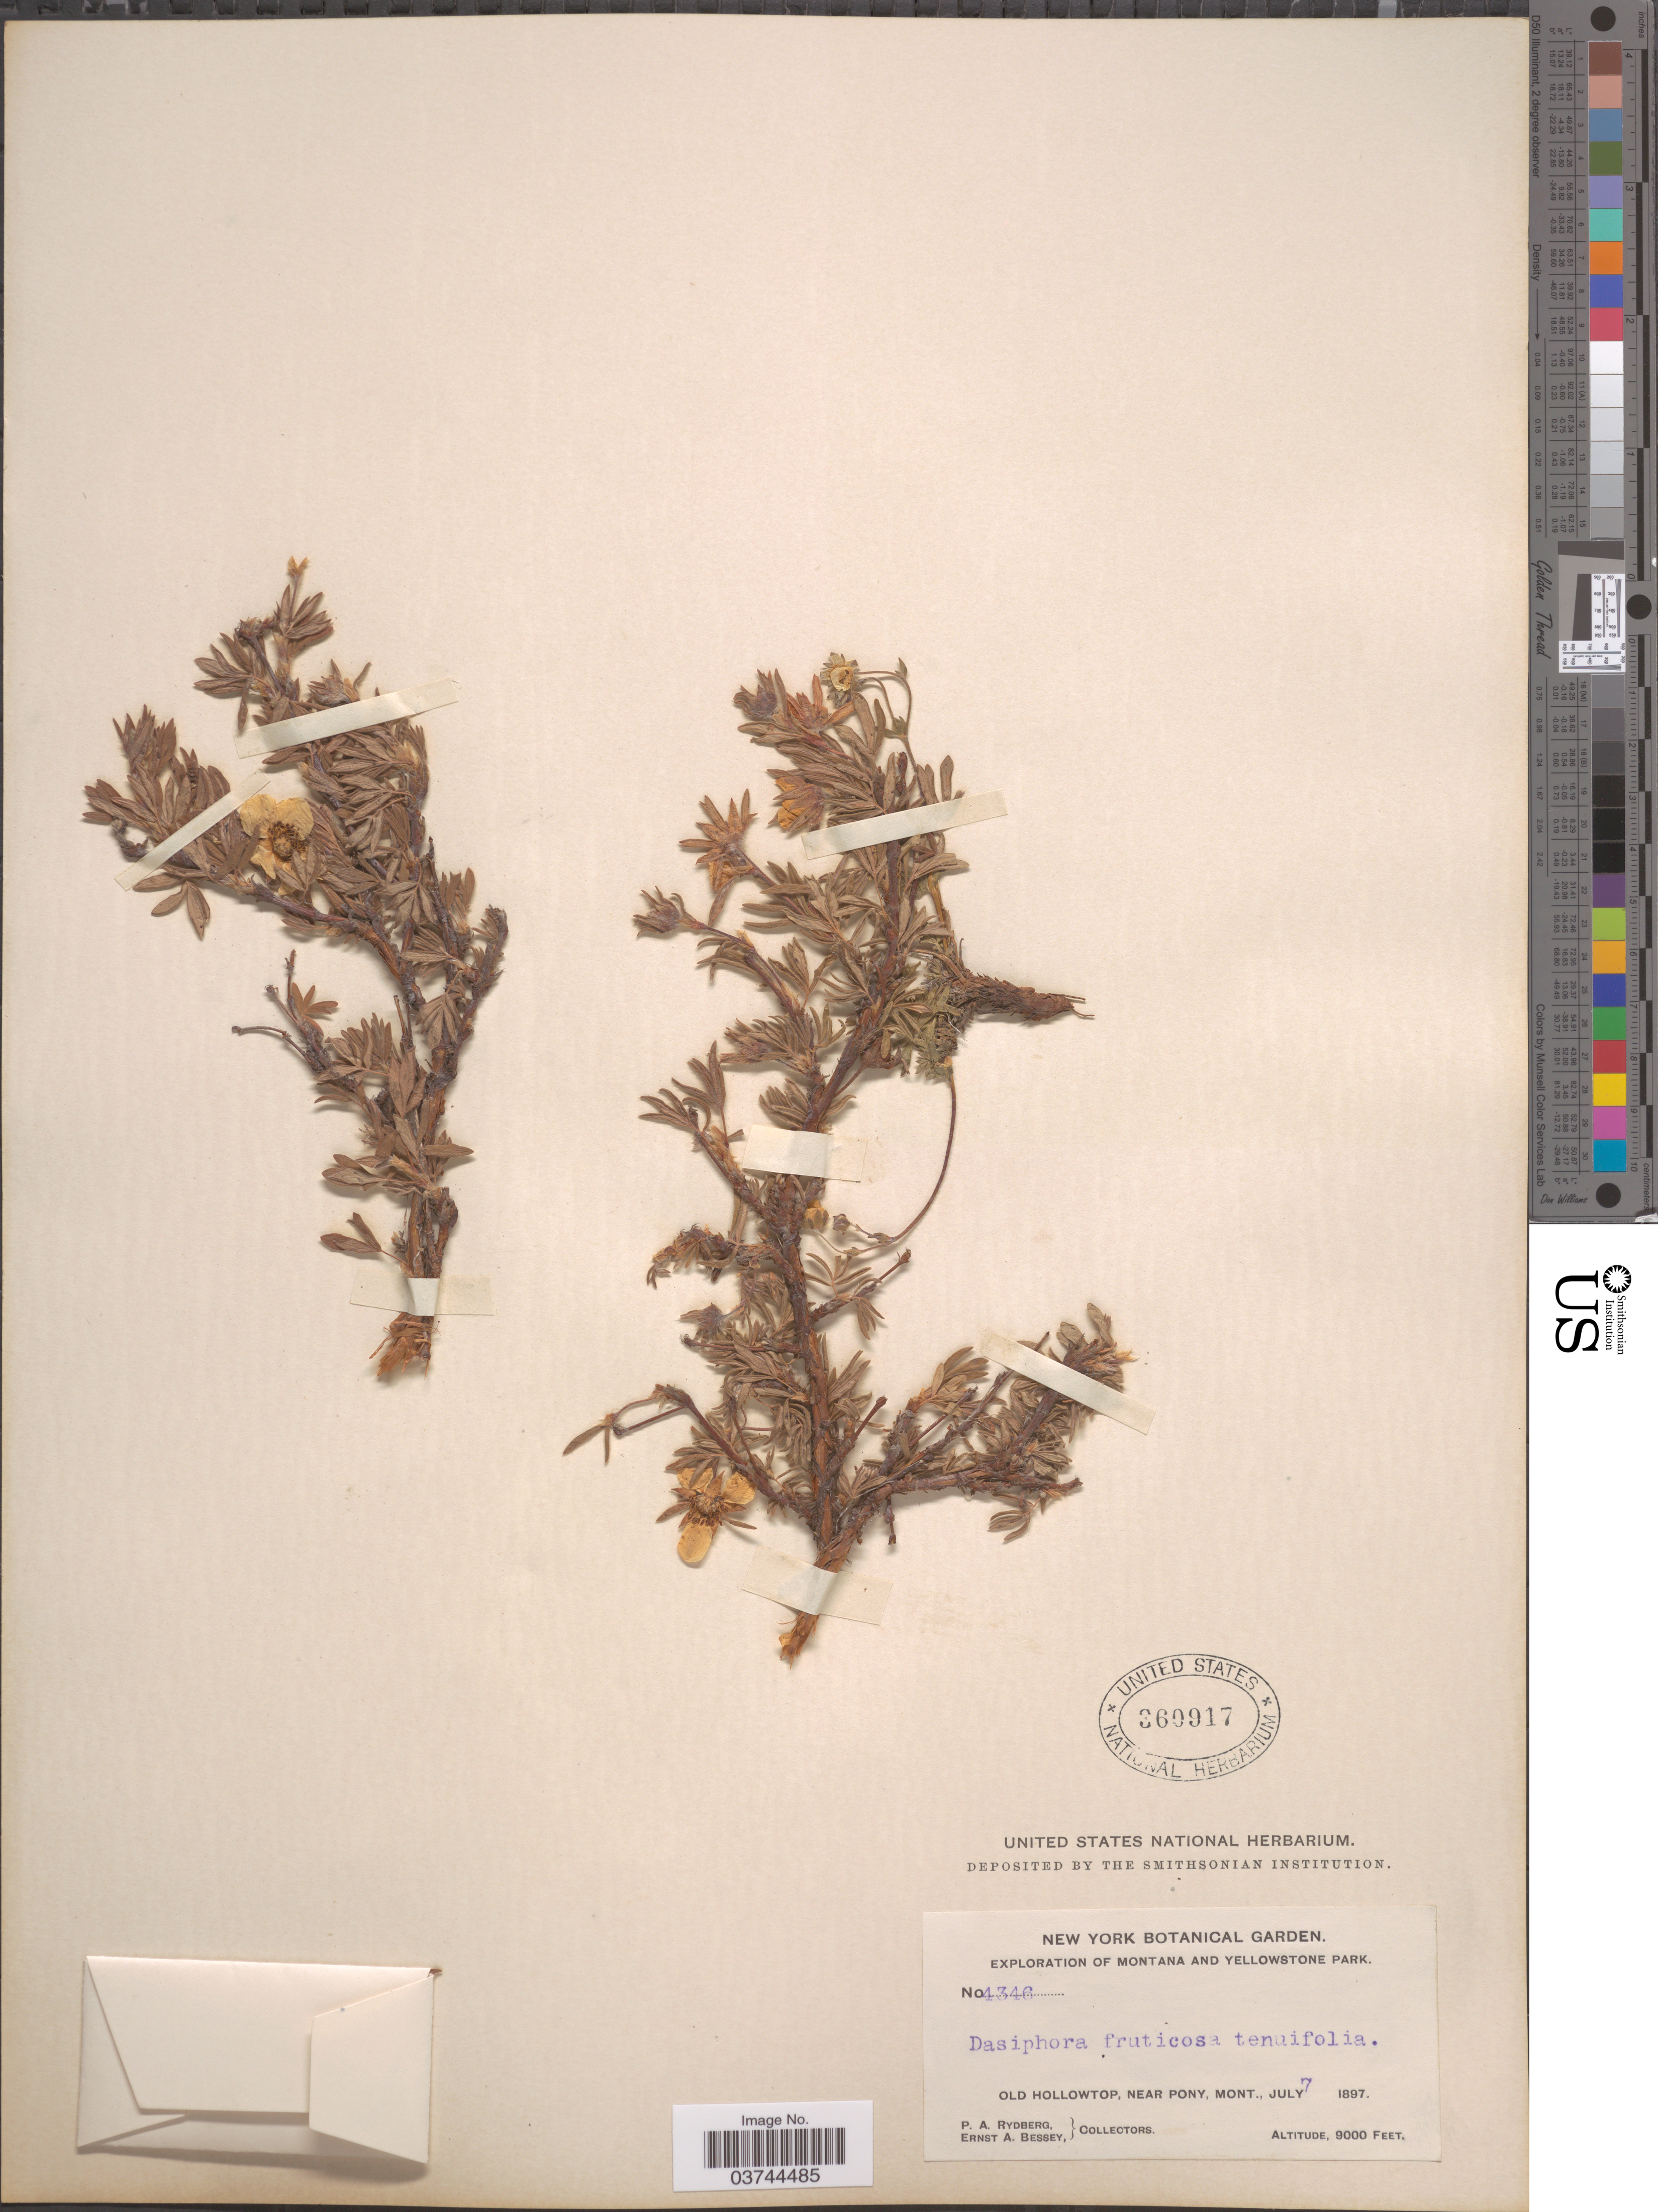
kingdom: Plantae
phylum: Tracheophyta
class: Magnoliopsida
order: Rosales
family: Rosaceae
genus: Dasiphora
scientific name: Dasiphora fruticosa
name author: (L.) Rydb.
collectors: P. A. Rydberg & E. A. Bessey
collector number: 4346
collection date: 1897-07-07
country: United States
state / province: Montana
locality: Yellowstone Park. Old Hollowtop, near Pony.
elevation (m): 2743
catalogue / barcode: US 360917